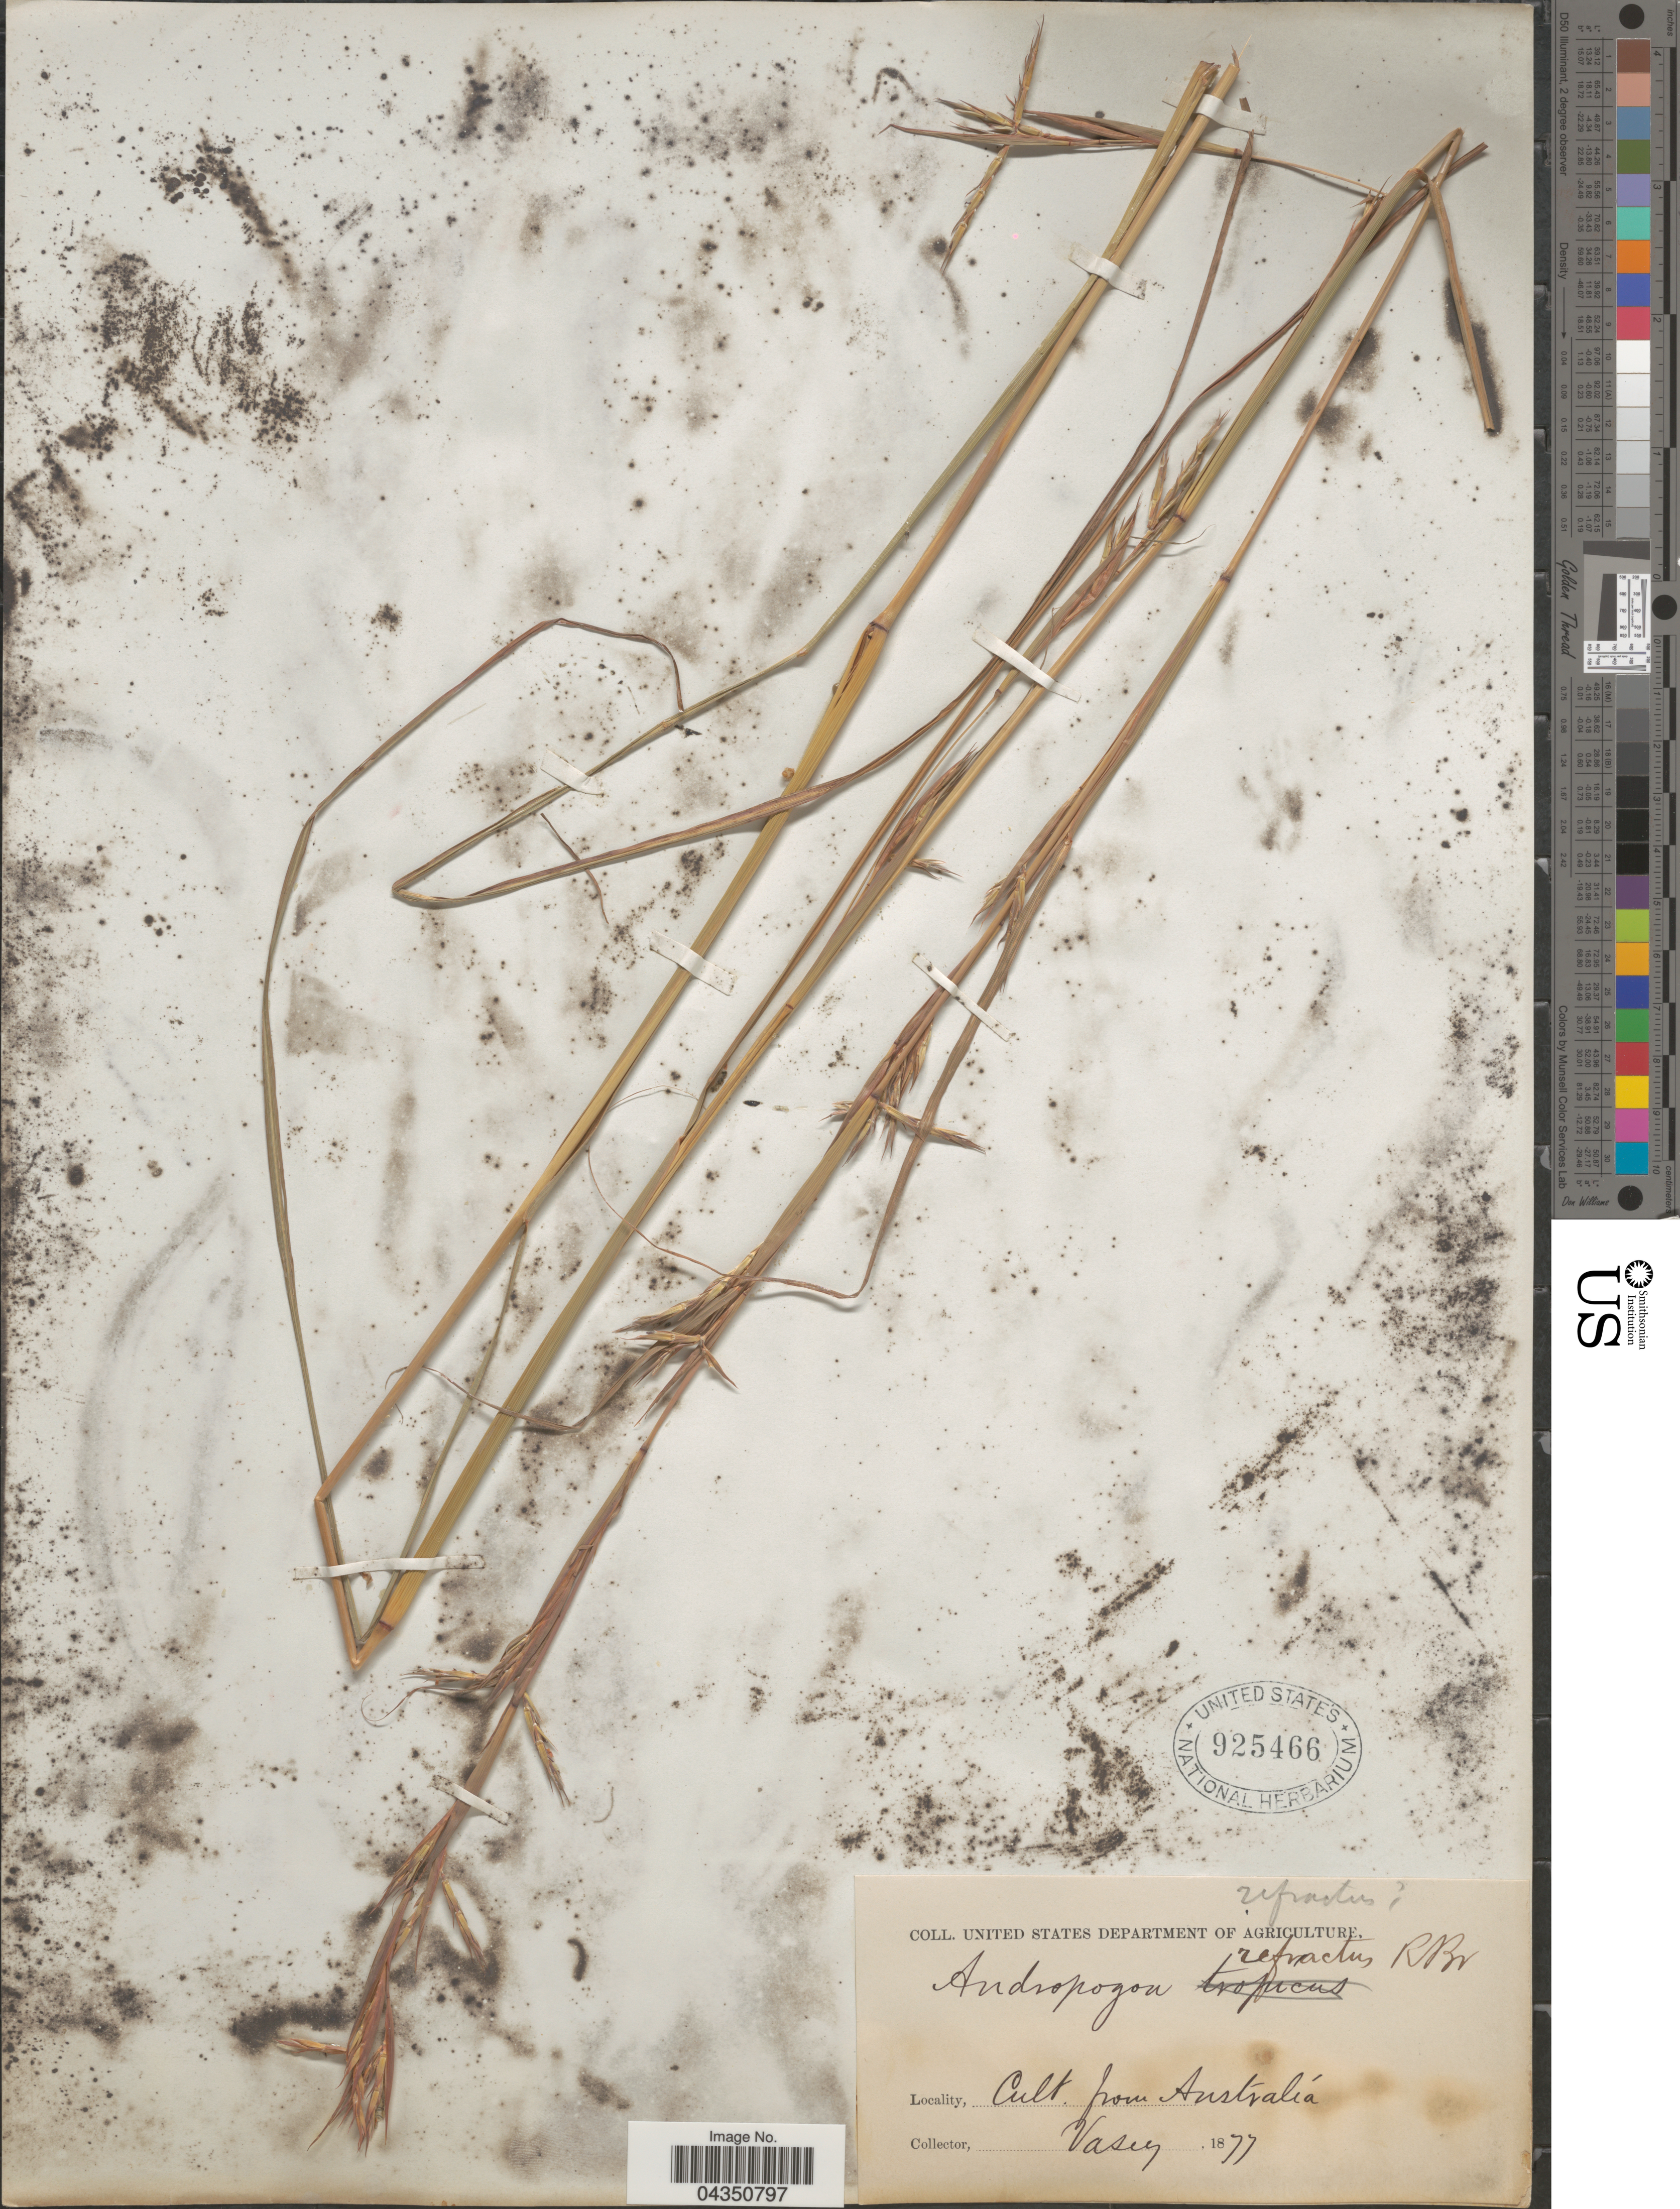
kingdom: Plantae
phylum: Tracheophyta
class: Liliopsida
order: Poales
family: Poaceae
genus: Cymbopogon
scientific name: Cymbopogon sp.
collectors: Vasey, --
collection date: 1877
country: Australia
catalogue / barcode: US 925466